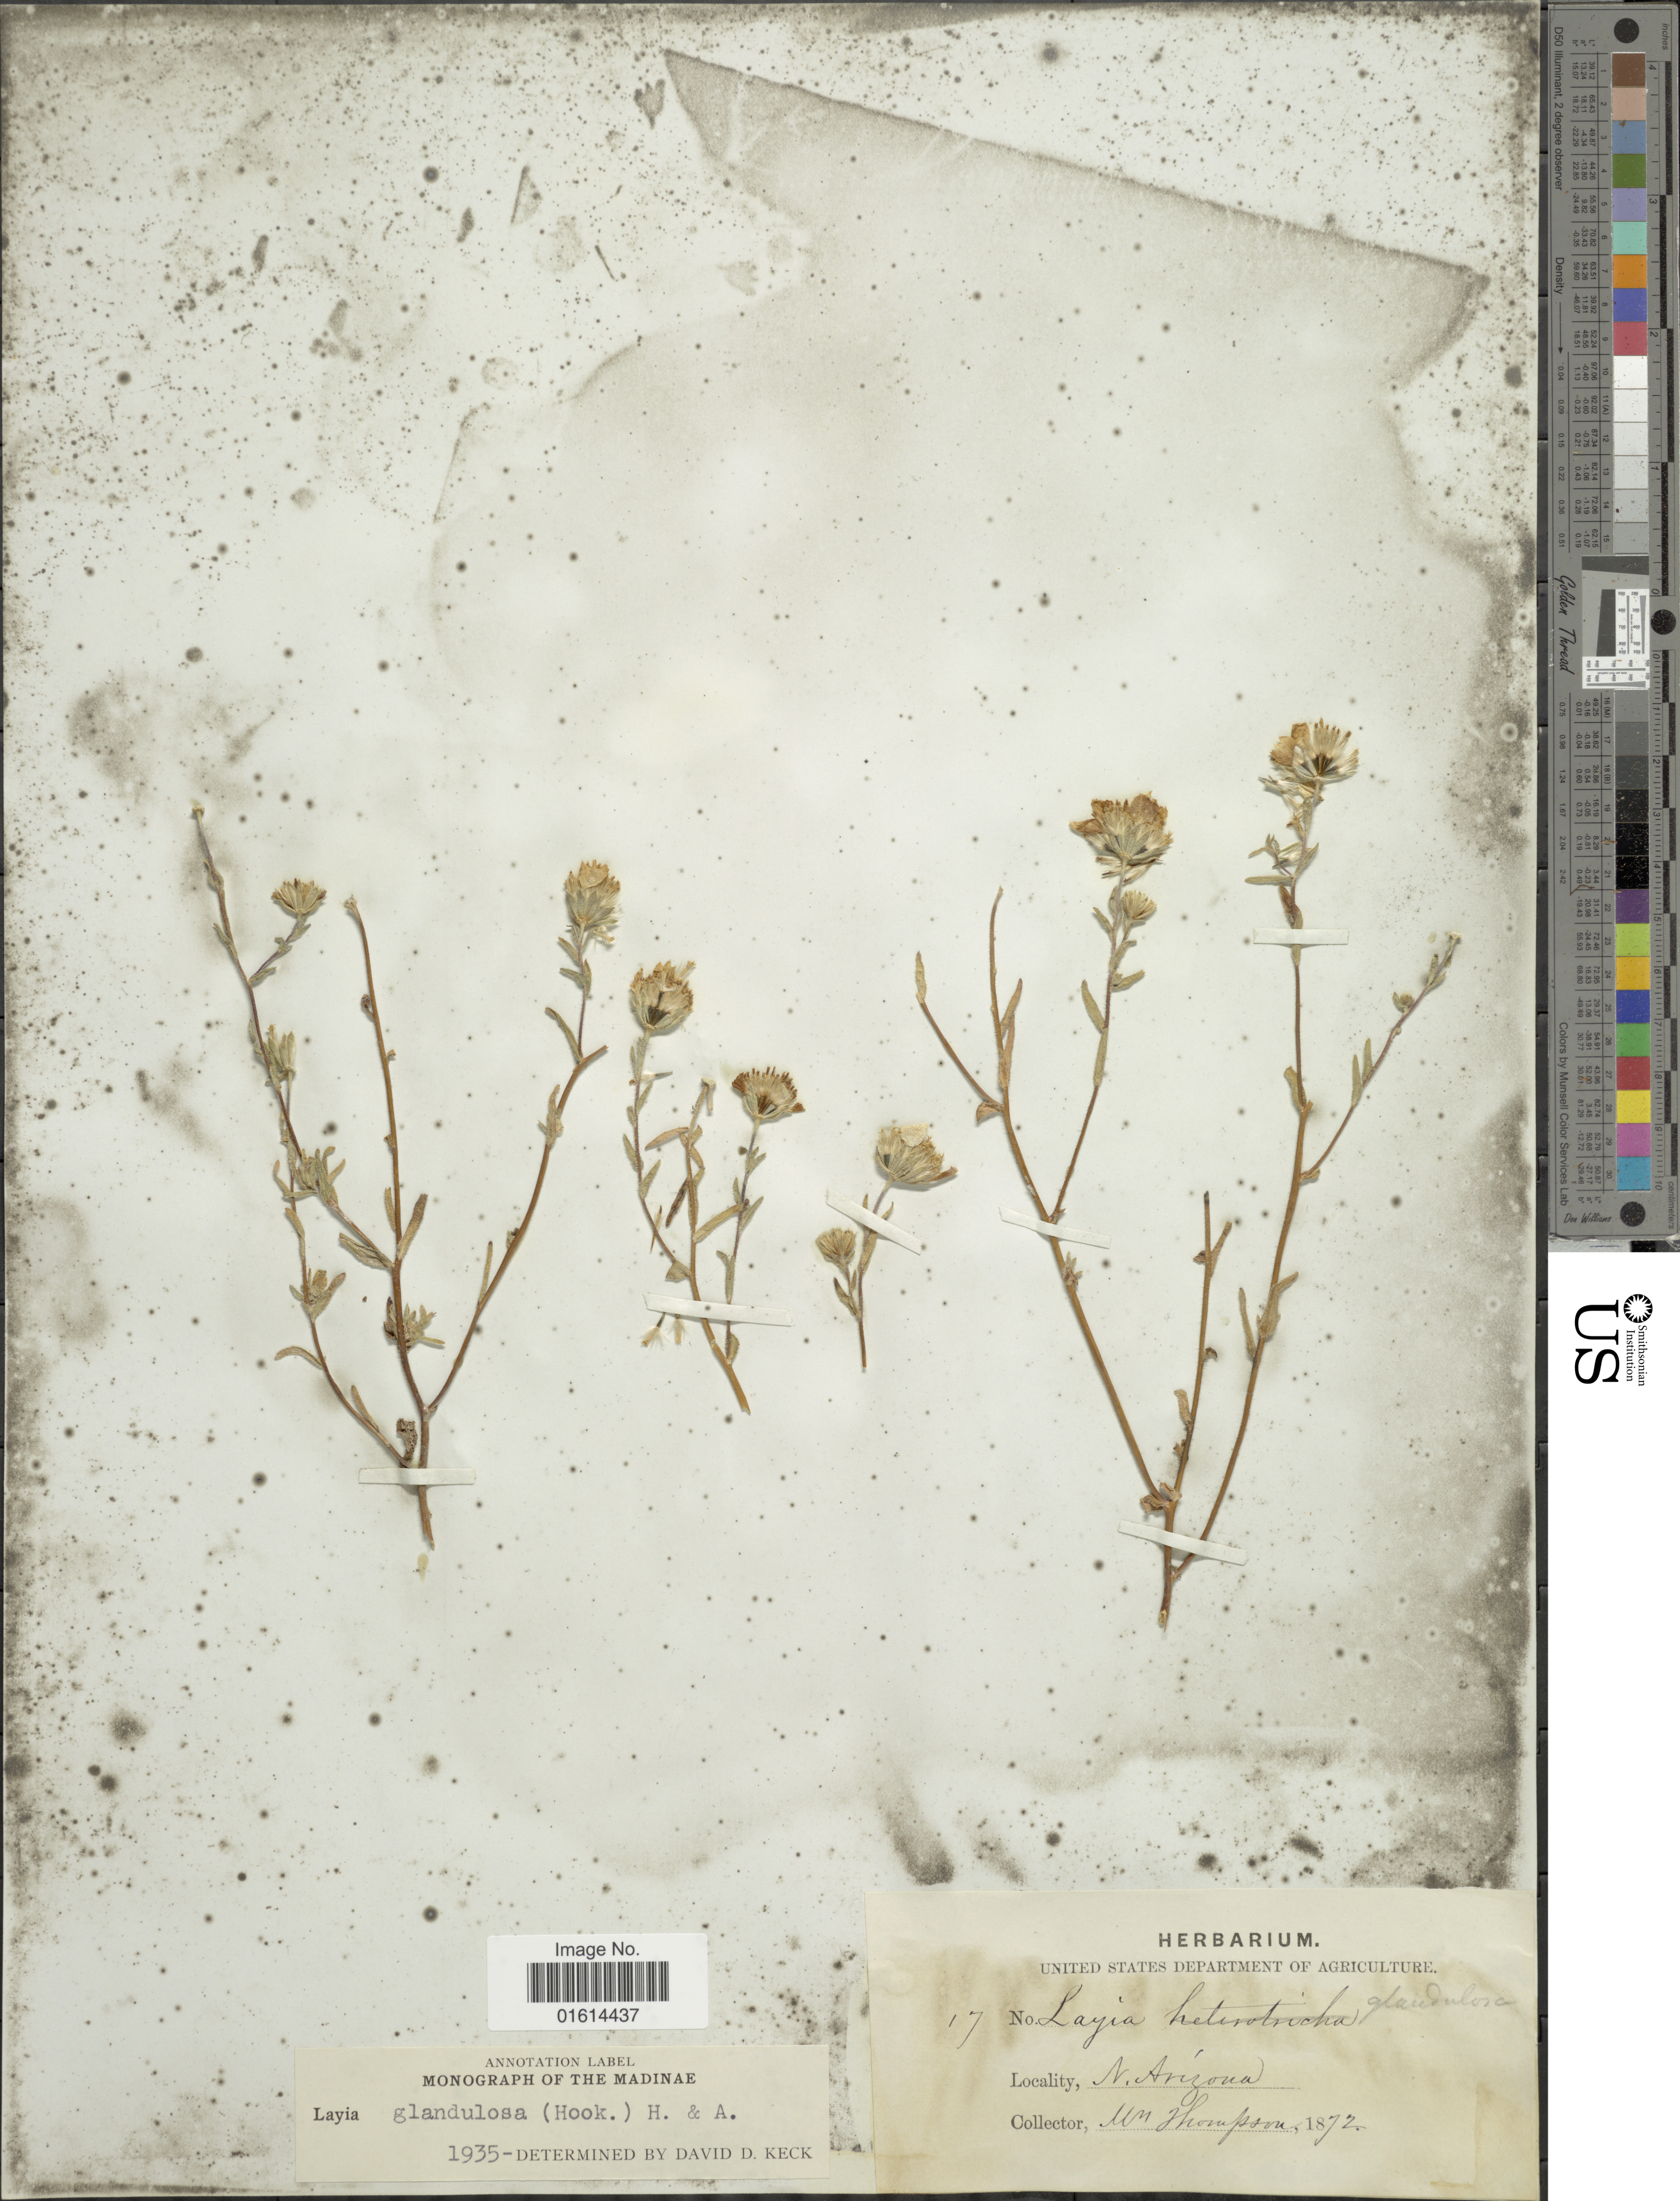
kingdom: Plantae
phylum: Tracheophyta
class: Magnoliopsida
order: Asterales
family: Asteraceae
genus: Layia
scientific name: Layia glandulosa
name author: Hook. & Arn.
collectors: W. M. Thompson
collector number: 17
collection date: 1872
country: United States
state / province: Arizona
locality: N. Arizona